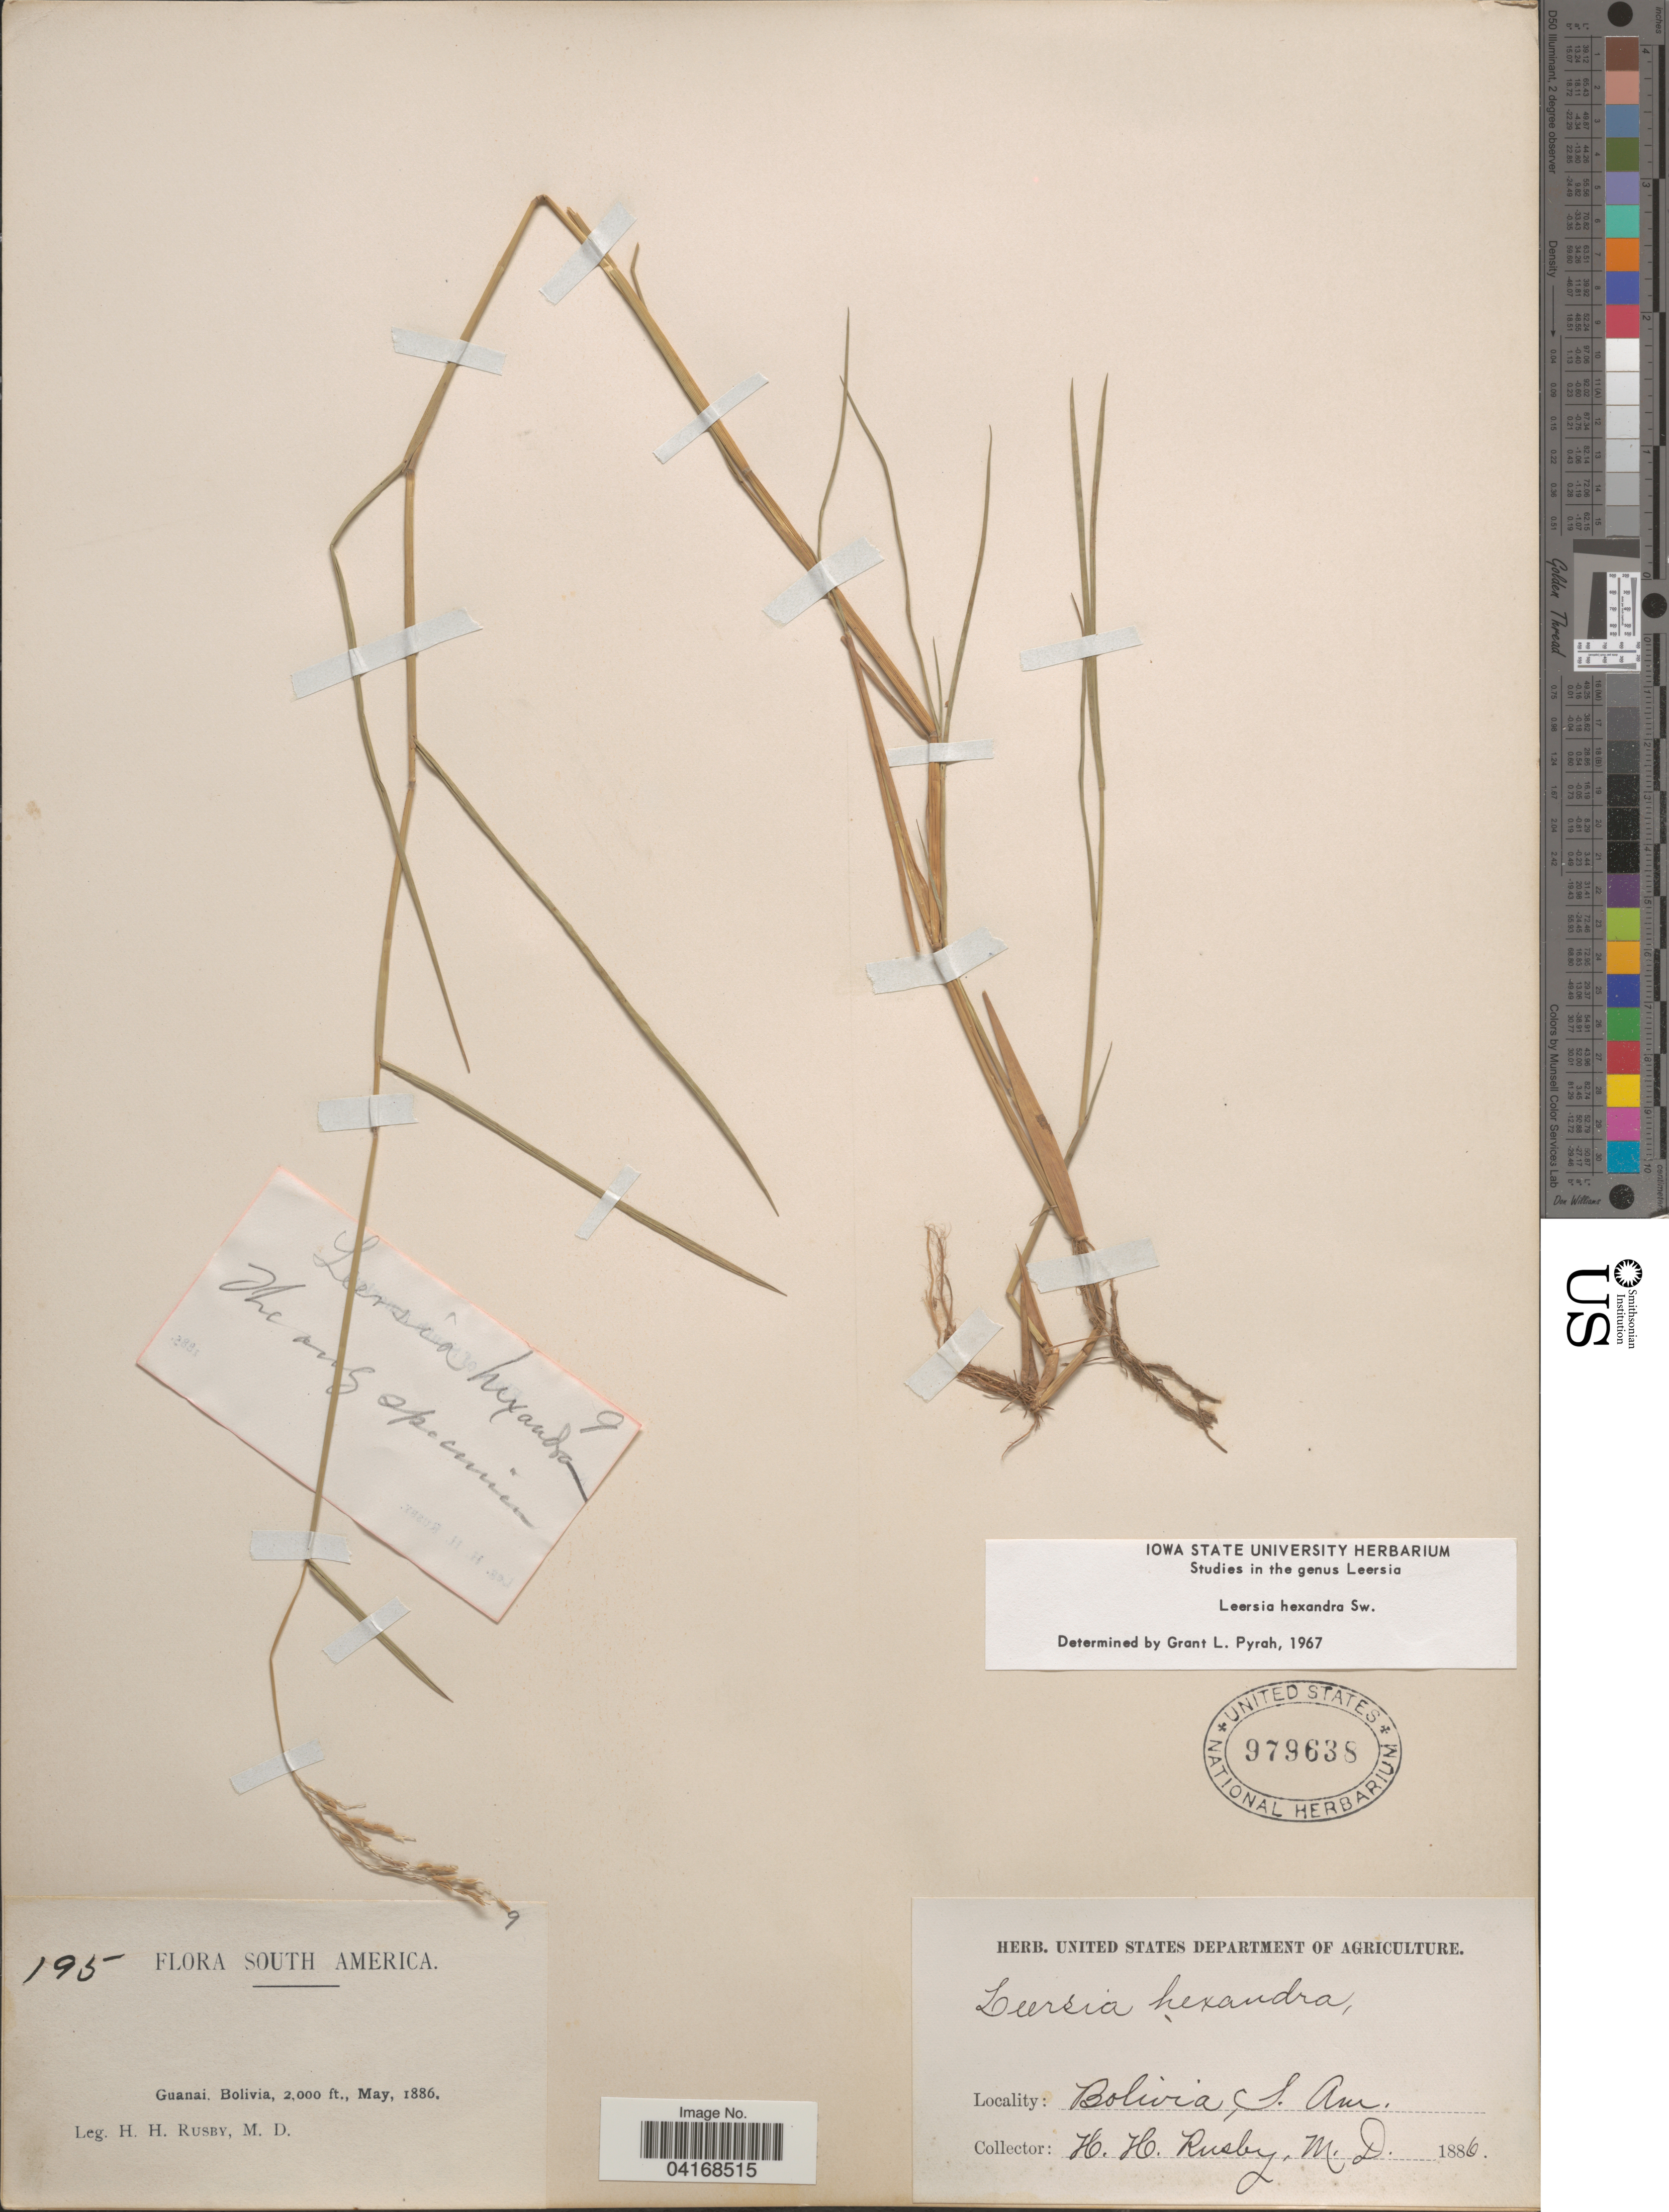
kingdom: Plantae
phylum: Tracheophyta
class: Liliopsida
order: Poales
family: Poaceae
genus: Leersia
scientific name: Leersia hexandra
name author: Sw.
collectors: H. H. Rusby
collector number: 195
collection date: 1886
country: Bolivia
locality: Guanai.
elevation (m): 610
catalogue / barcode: US 979638